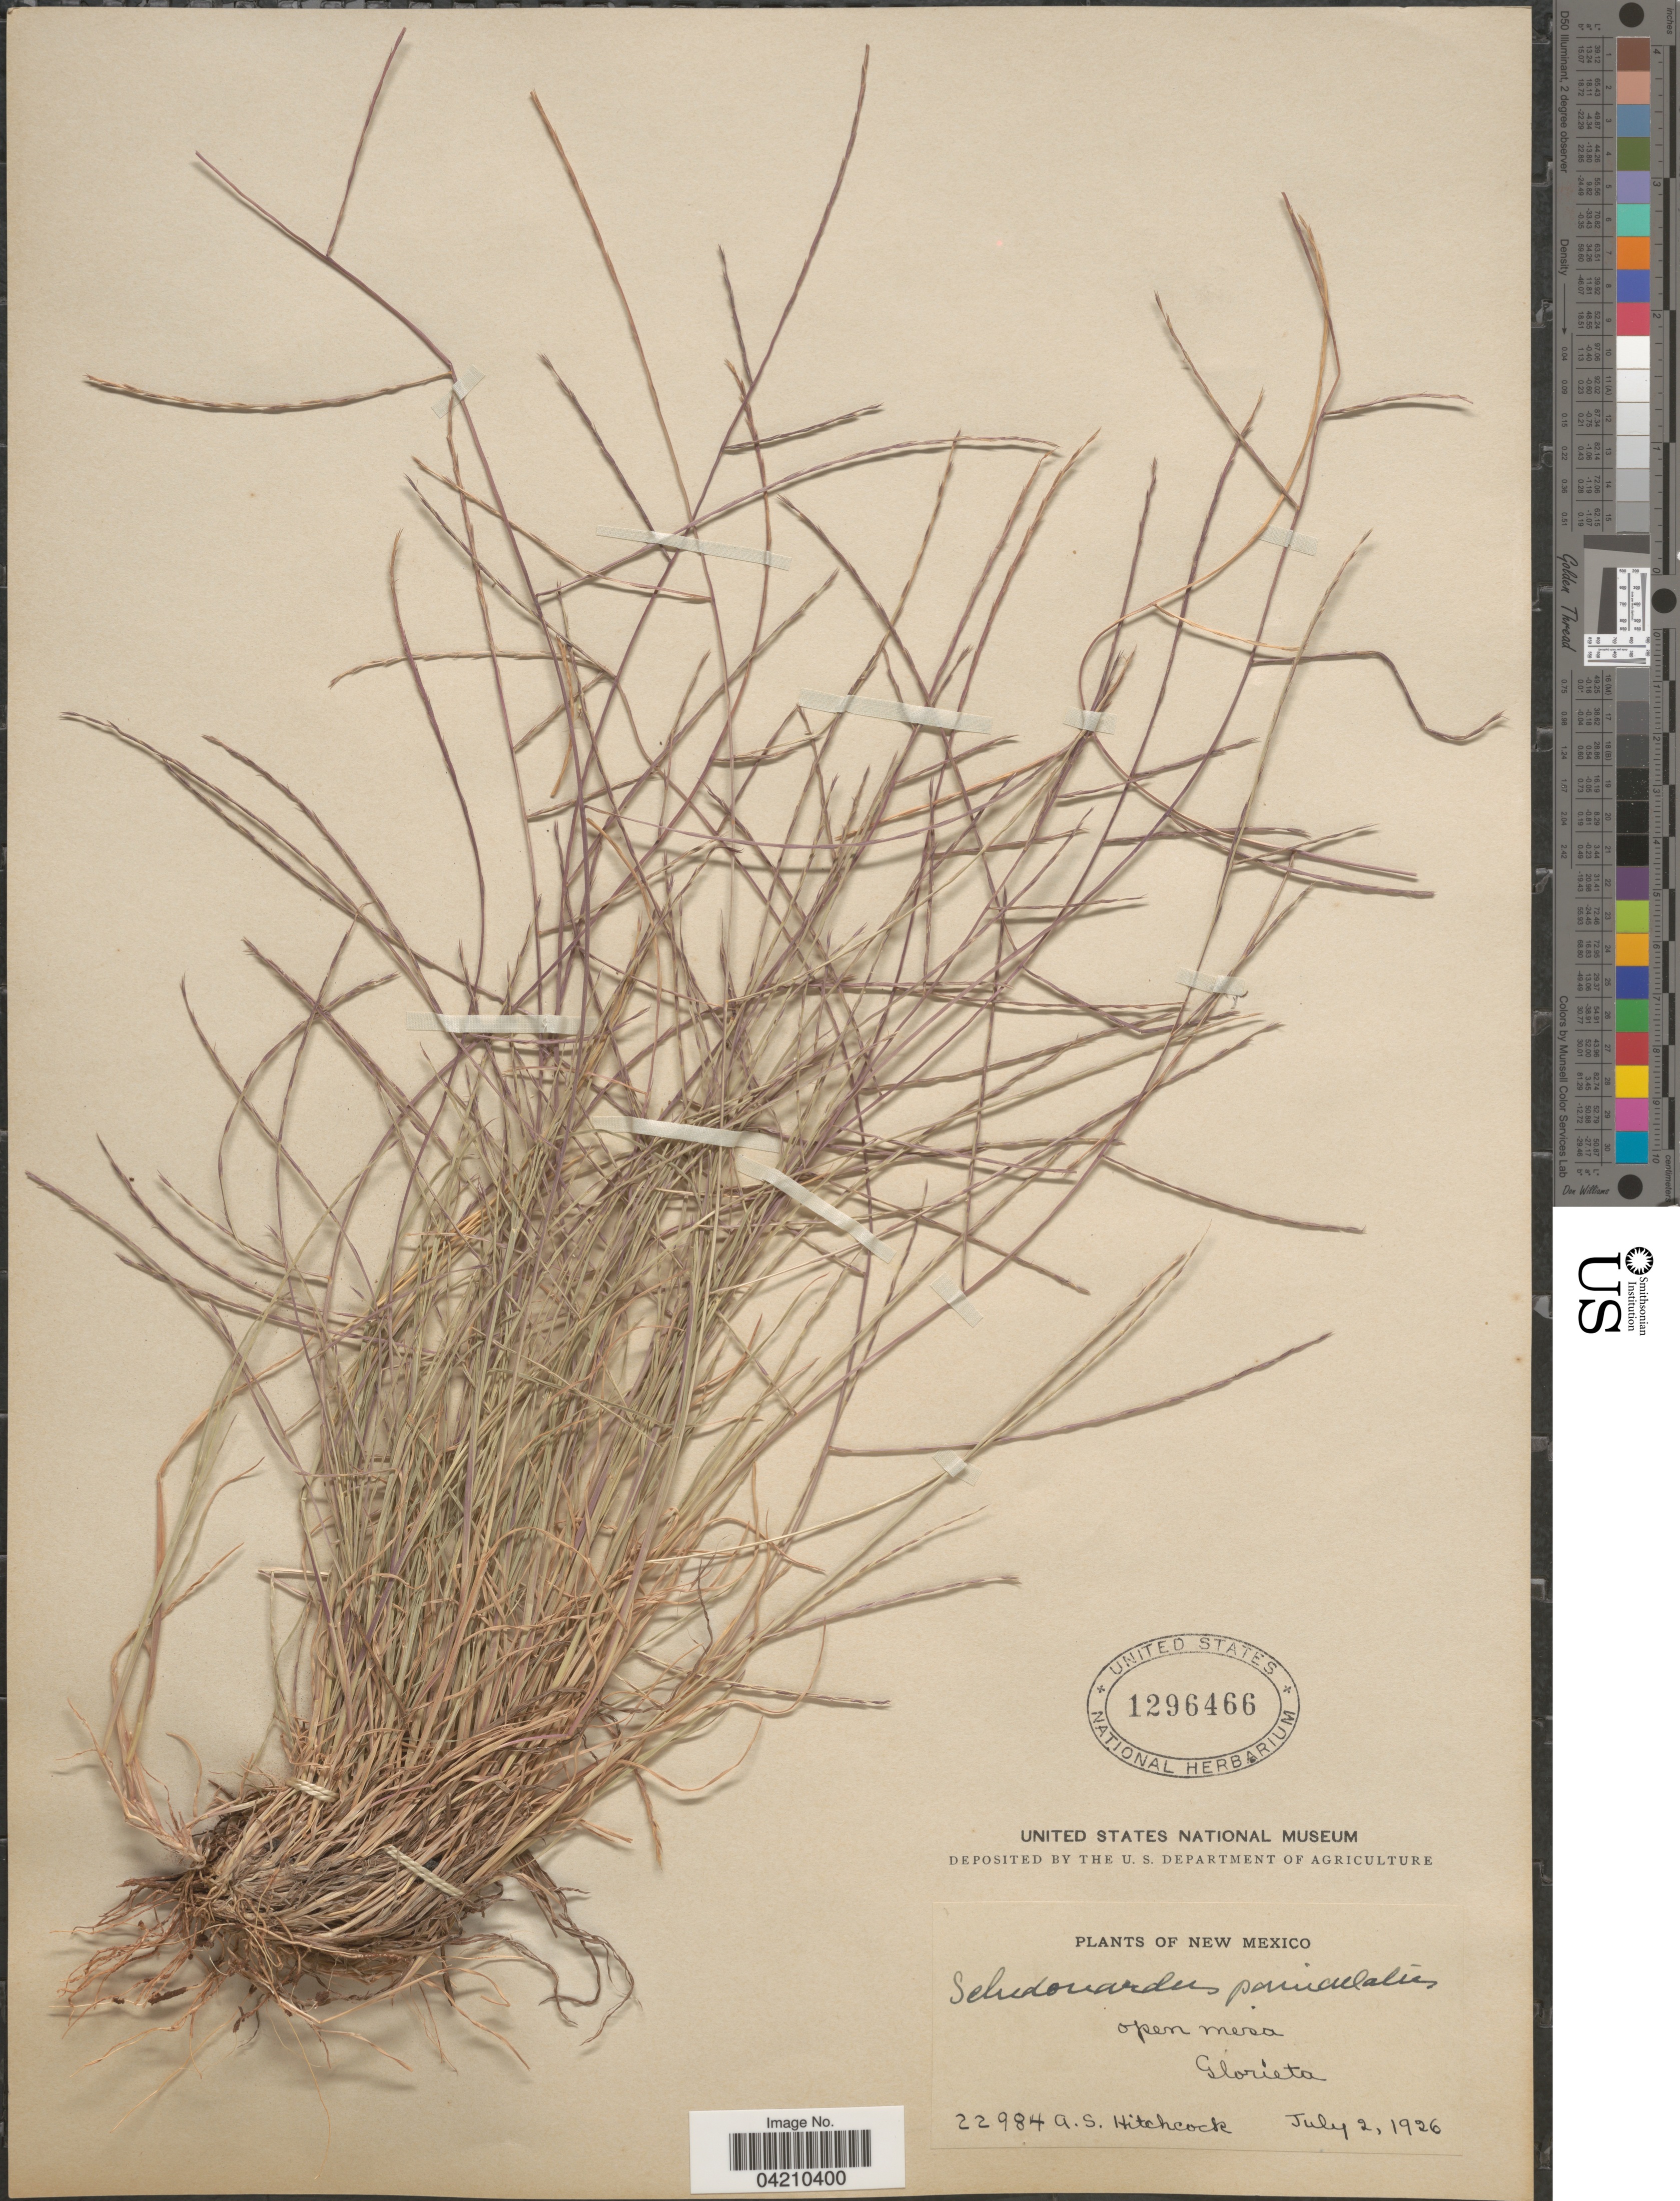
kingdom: Plantae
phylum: Tracheophyta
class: Liliopsida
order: Poales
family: Poaceae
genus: Muhlenbergia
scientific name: Muhlenbergia paniculata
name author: (Nutt.) Columbus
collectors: A. S. Hitchcock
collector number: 22984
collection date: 1926-07-02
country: United States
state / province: New Mexico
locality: Glorieta.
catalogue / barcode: US 1296466